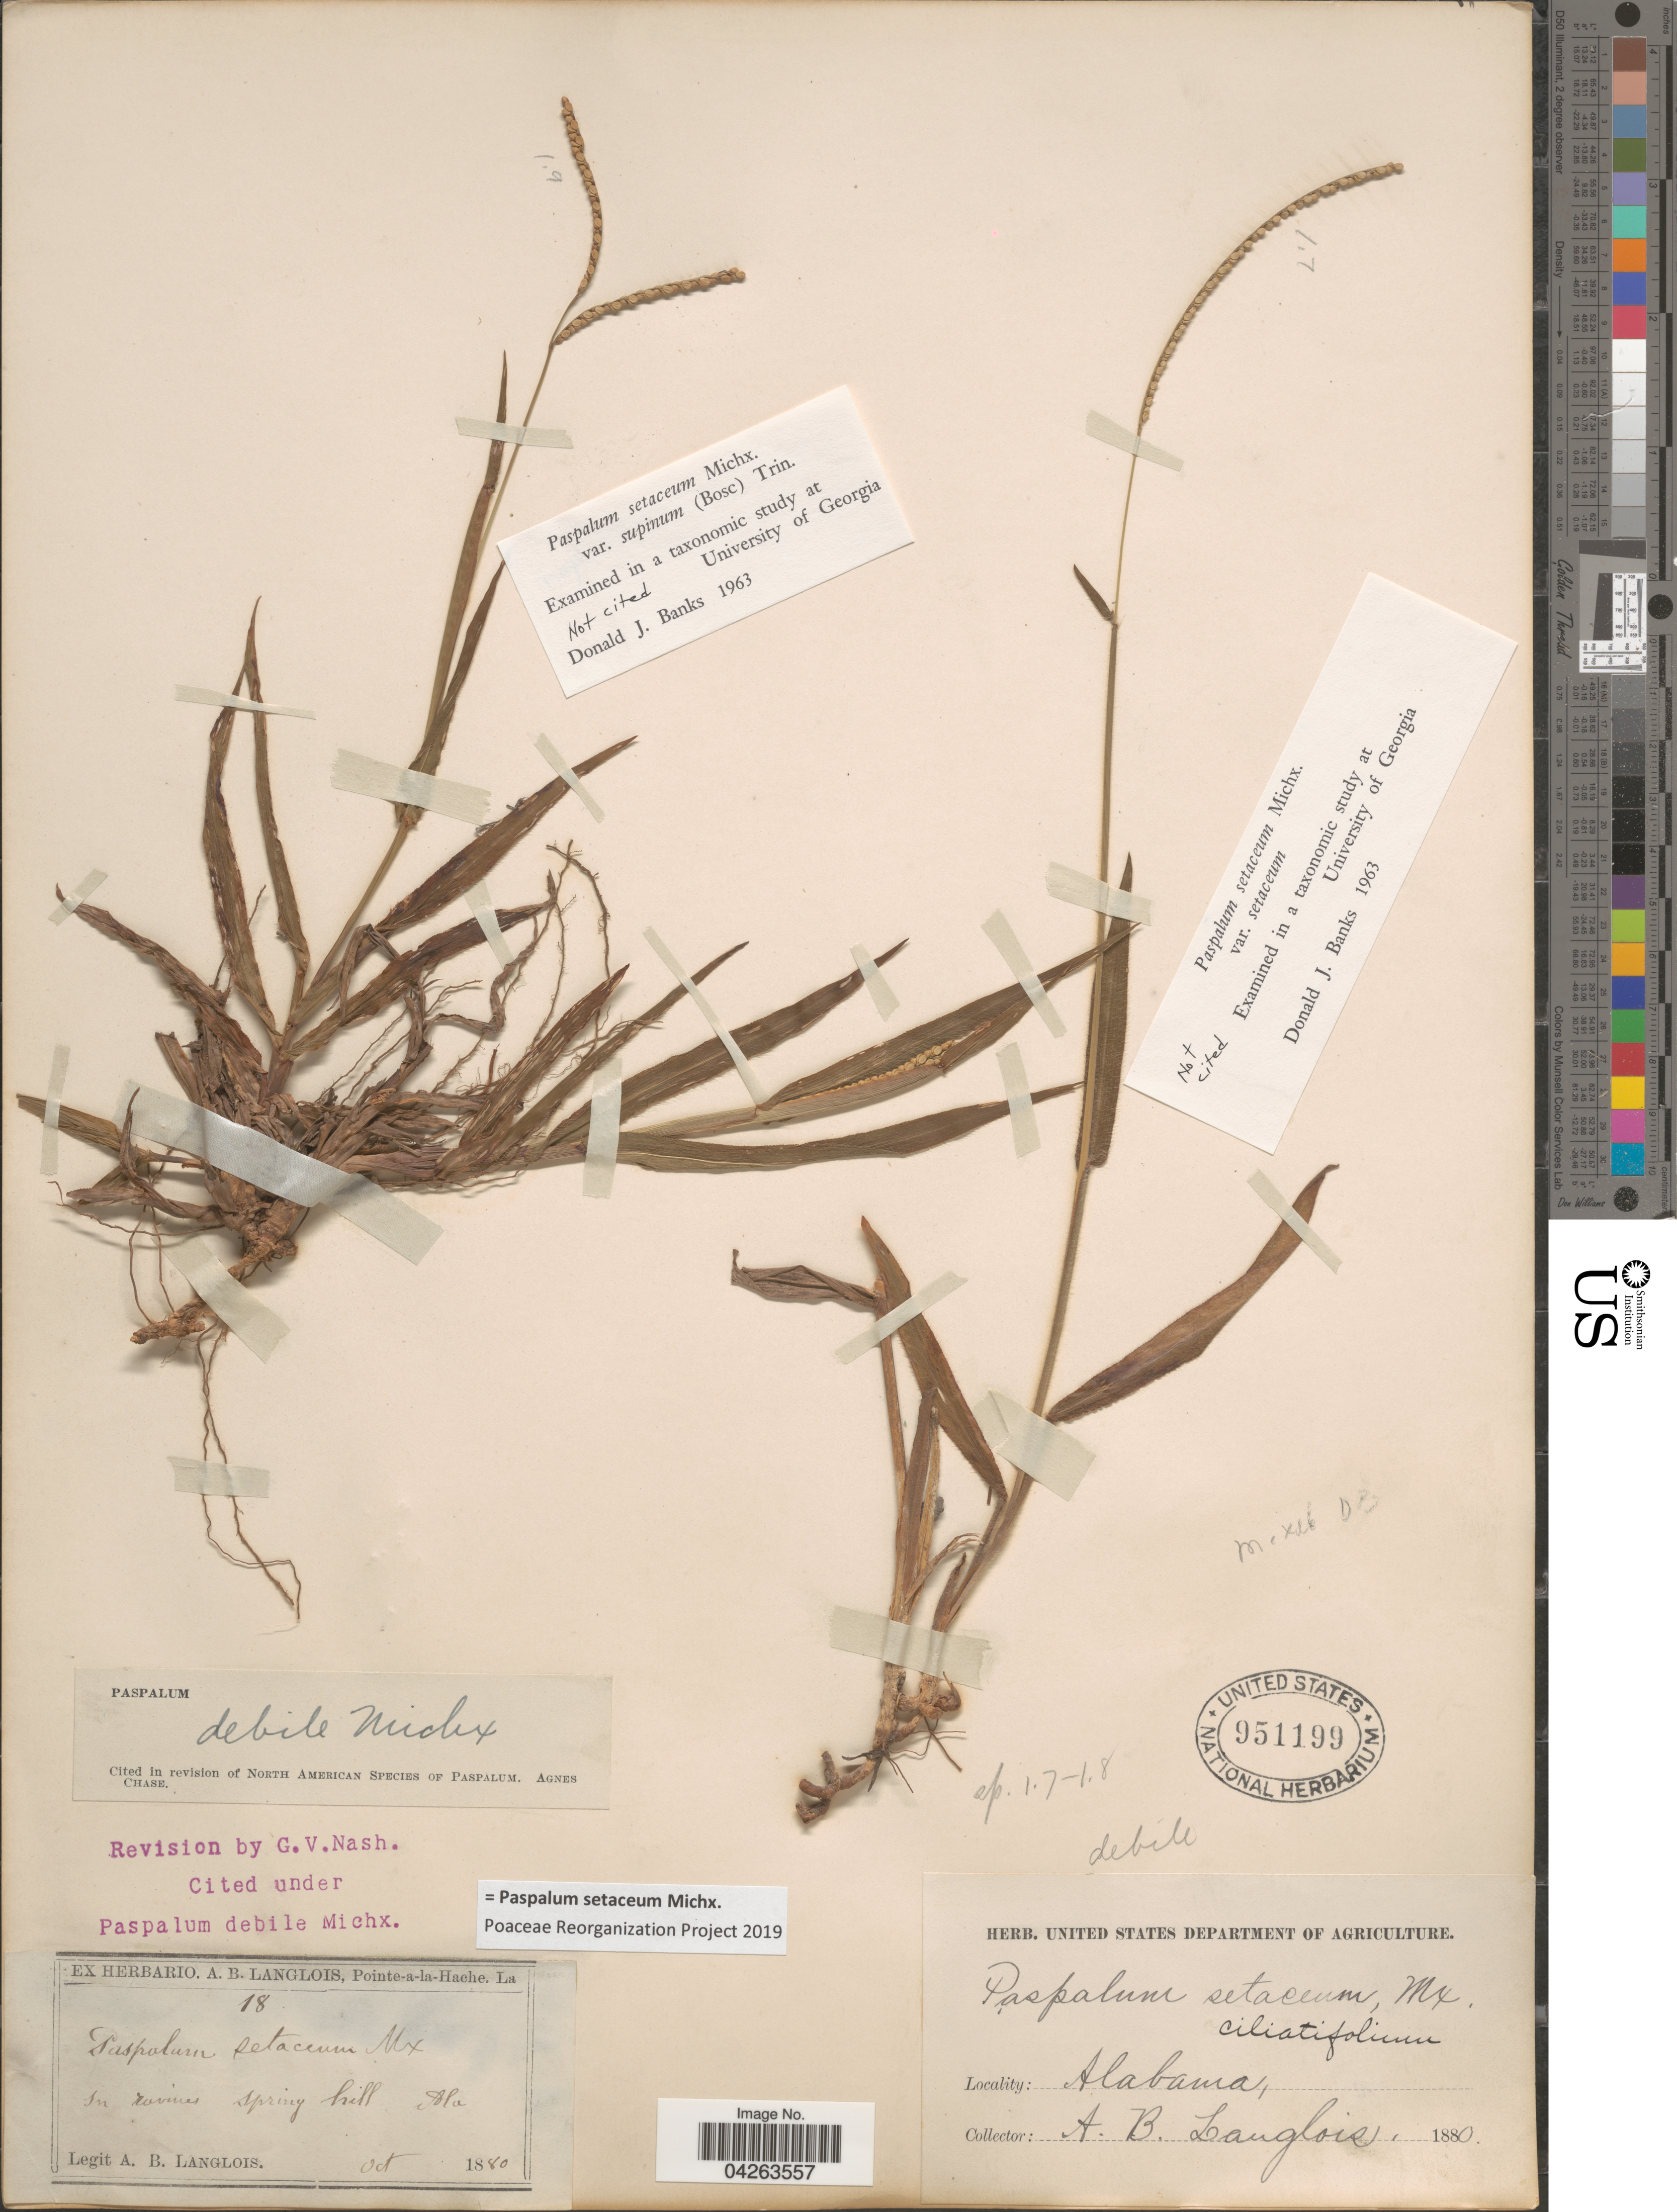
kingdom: Plantae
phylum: Tracheophyta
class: Liliopsida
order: Poales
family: Poaceae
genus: Paspalum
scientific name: Paspalum setaceum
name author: Michx.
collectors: A. Langlois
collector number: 18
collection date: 1880-10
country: United States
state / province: Alabama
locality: In ravines. Spring hill.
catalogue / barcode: US 951199